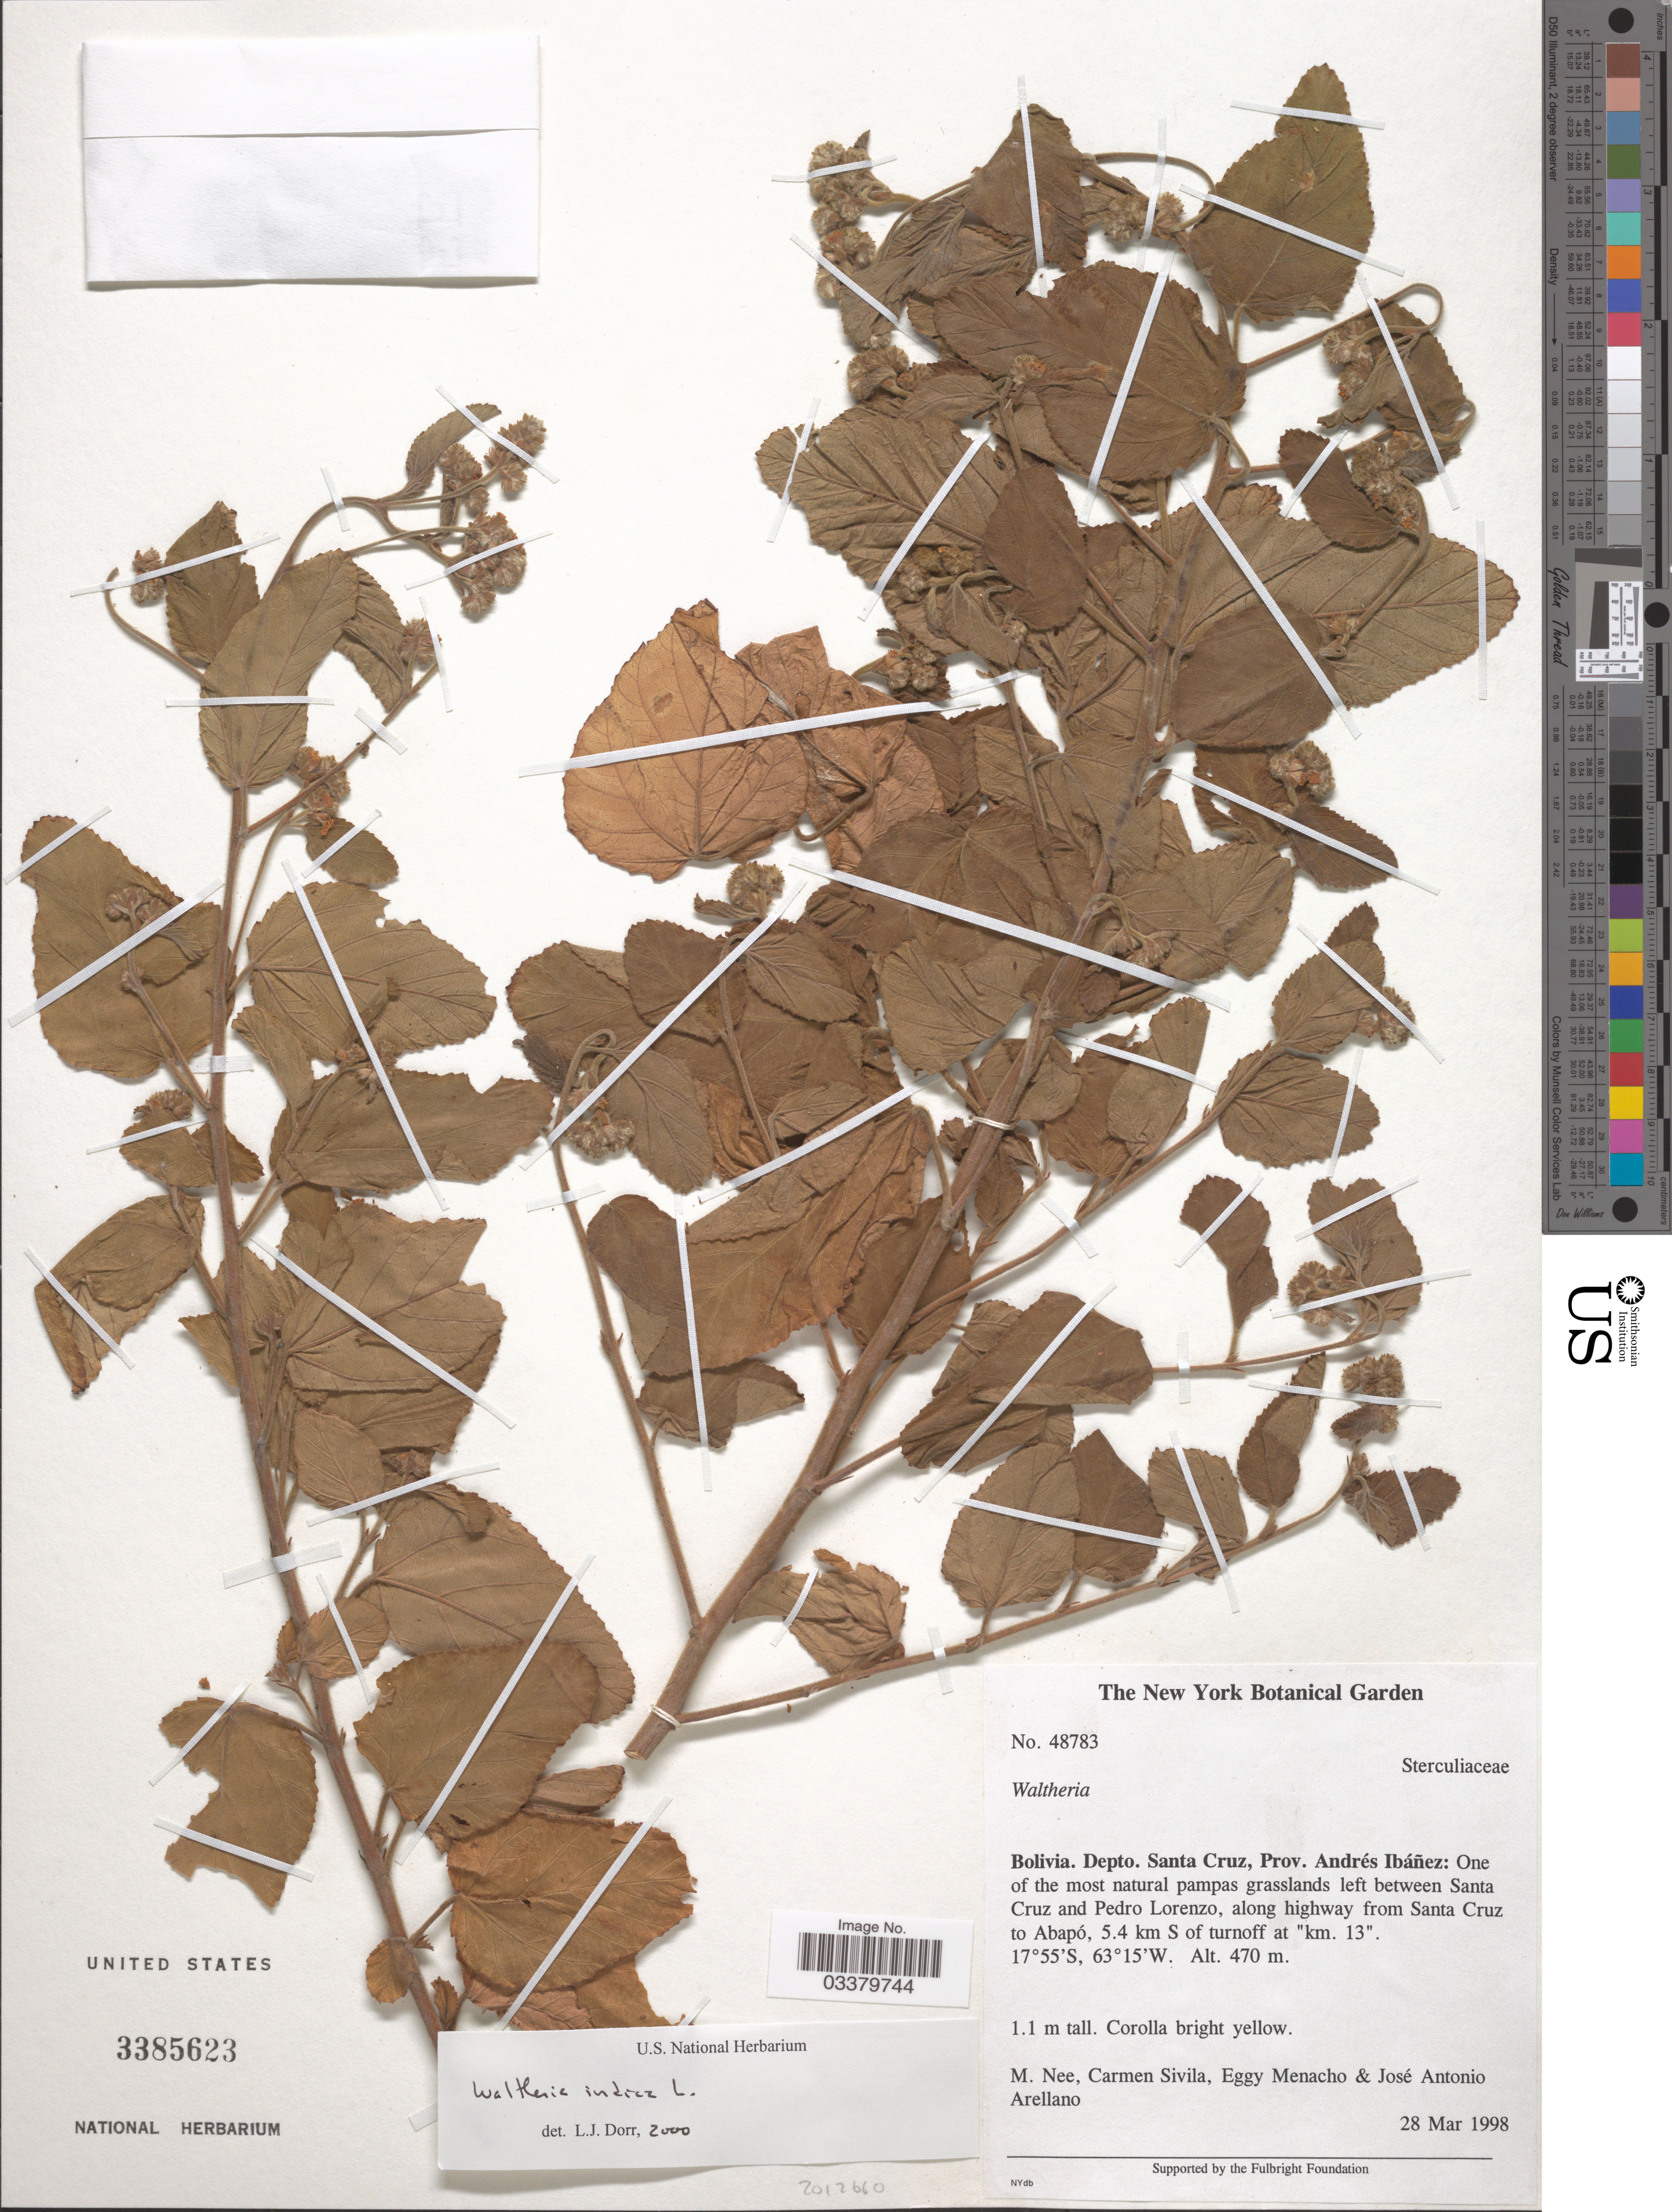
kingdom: Plantae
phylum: Tracheophyta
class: Magnoliopsida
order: Malvales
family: Malvaceae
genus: Waltheria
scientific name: Waltheria indica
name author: L.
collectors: M. Nee, C. Sivila, E. Menacho & J. Arellano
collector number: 48783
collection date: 1998-03-28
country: Bolivia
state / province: Santa Cruz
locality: Depto. Santa Cruz, Prov. Andrés Ibáñez: one of the most natural pampas grasslands left between Santa Cruz and Pedro Lorenzo, along highway from Santa Cruz to Abapó, 5.4 km S of turnoff at "km. 13".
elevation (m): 470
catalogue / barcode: US 3385623